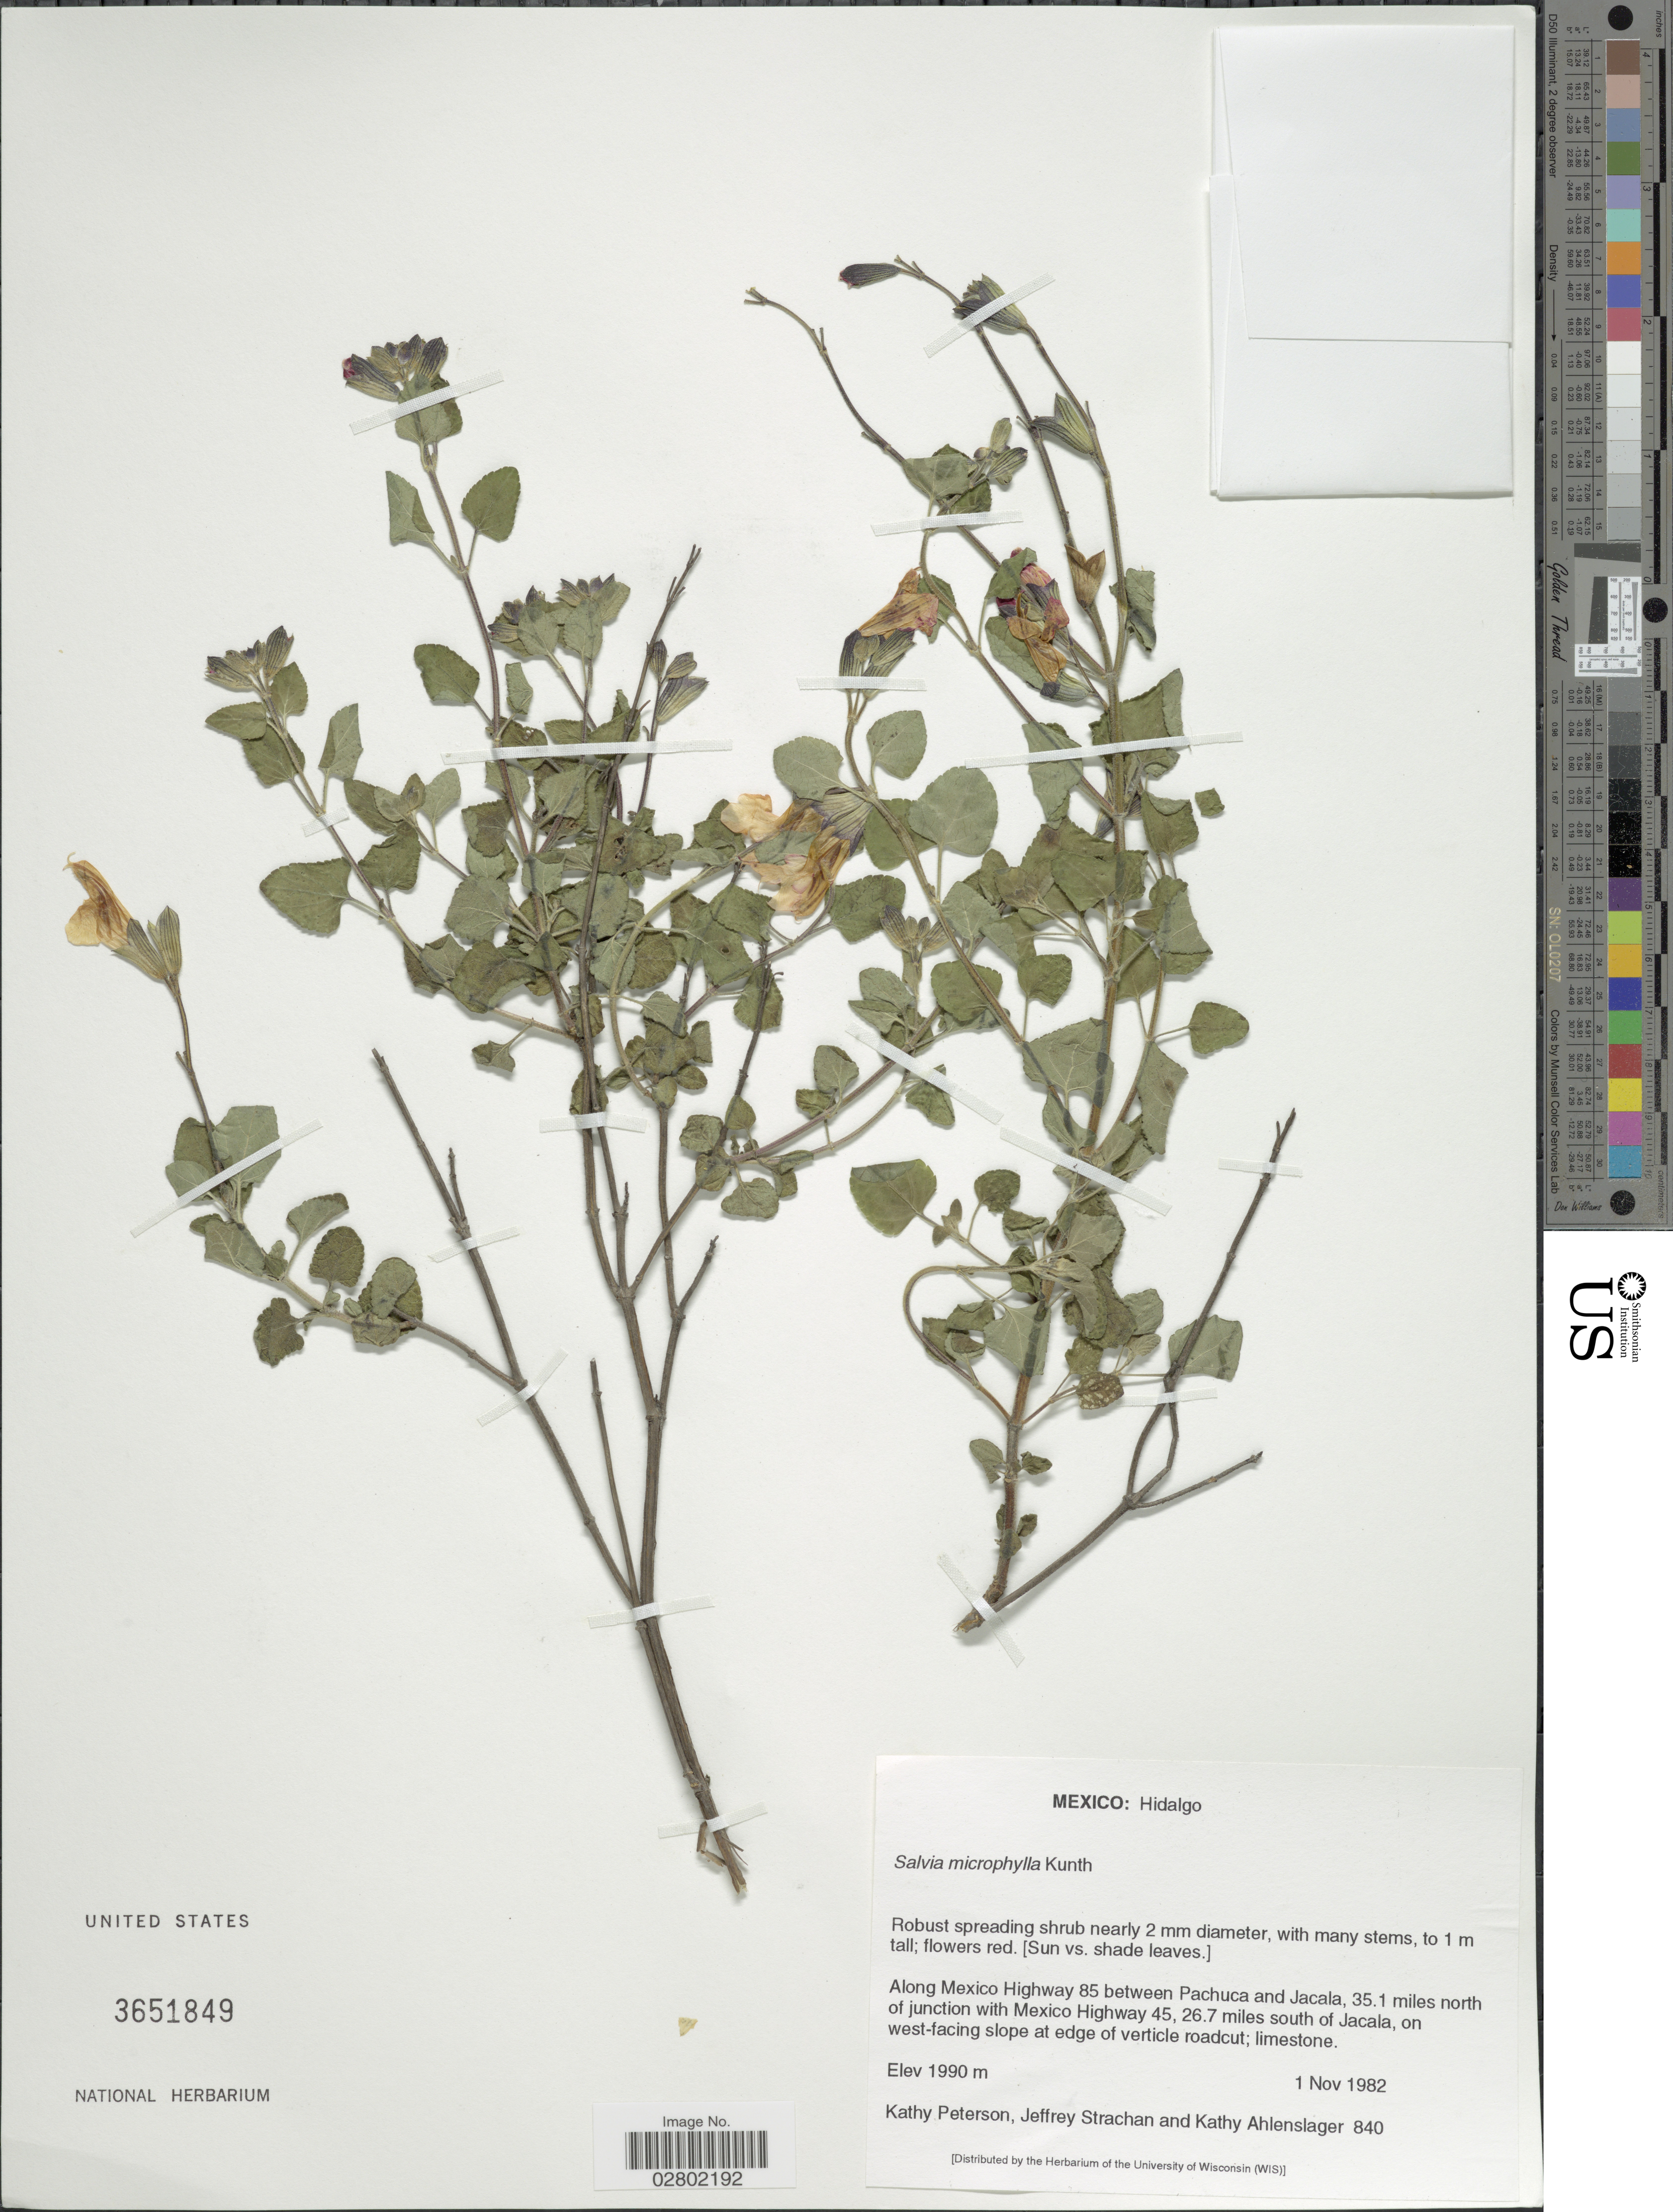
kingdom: Plantae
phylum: Tracheophyta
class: Magnoliopsida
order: Lamiales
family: Lamiaceae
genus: Salvia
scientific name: Salvia microphylla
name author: Kunth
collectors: K. Peterson, J. Strachan & K. Ahlenslager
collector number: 840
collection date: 1982-11-01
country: Mexico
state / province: Hidalgo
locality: Along Mexico Highway 85 between Pachuca and Jacala, 35.1 miles north of junction with Mexico Highway 45, 26.7 miles south of Jacala.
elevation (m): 1990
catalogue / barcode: US 3651849